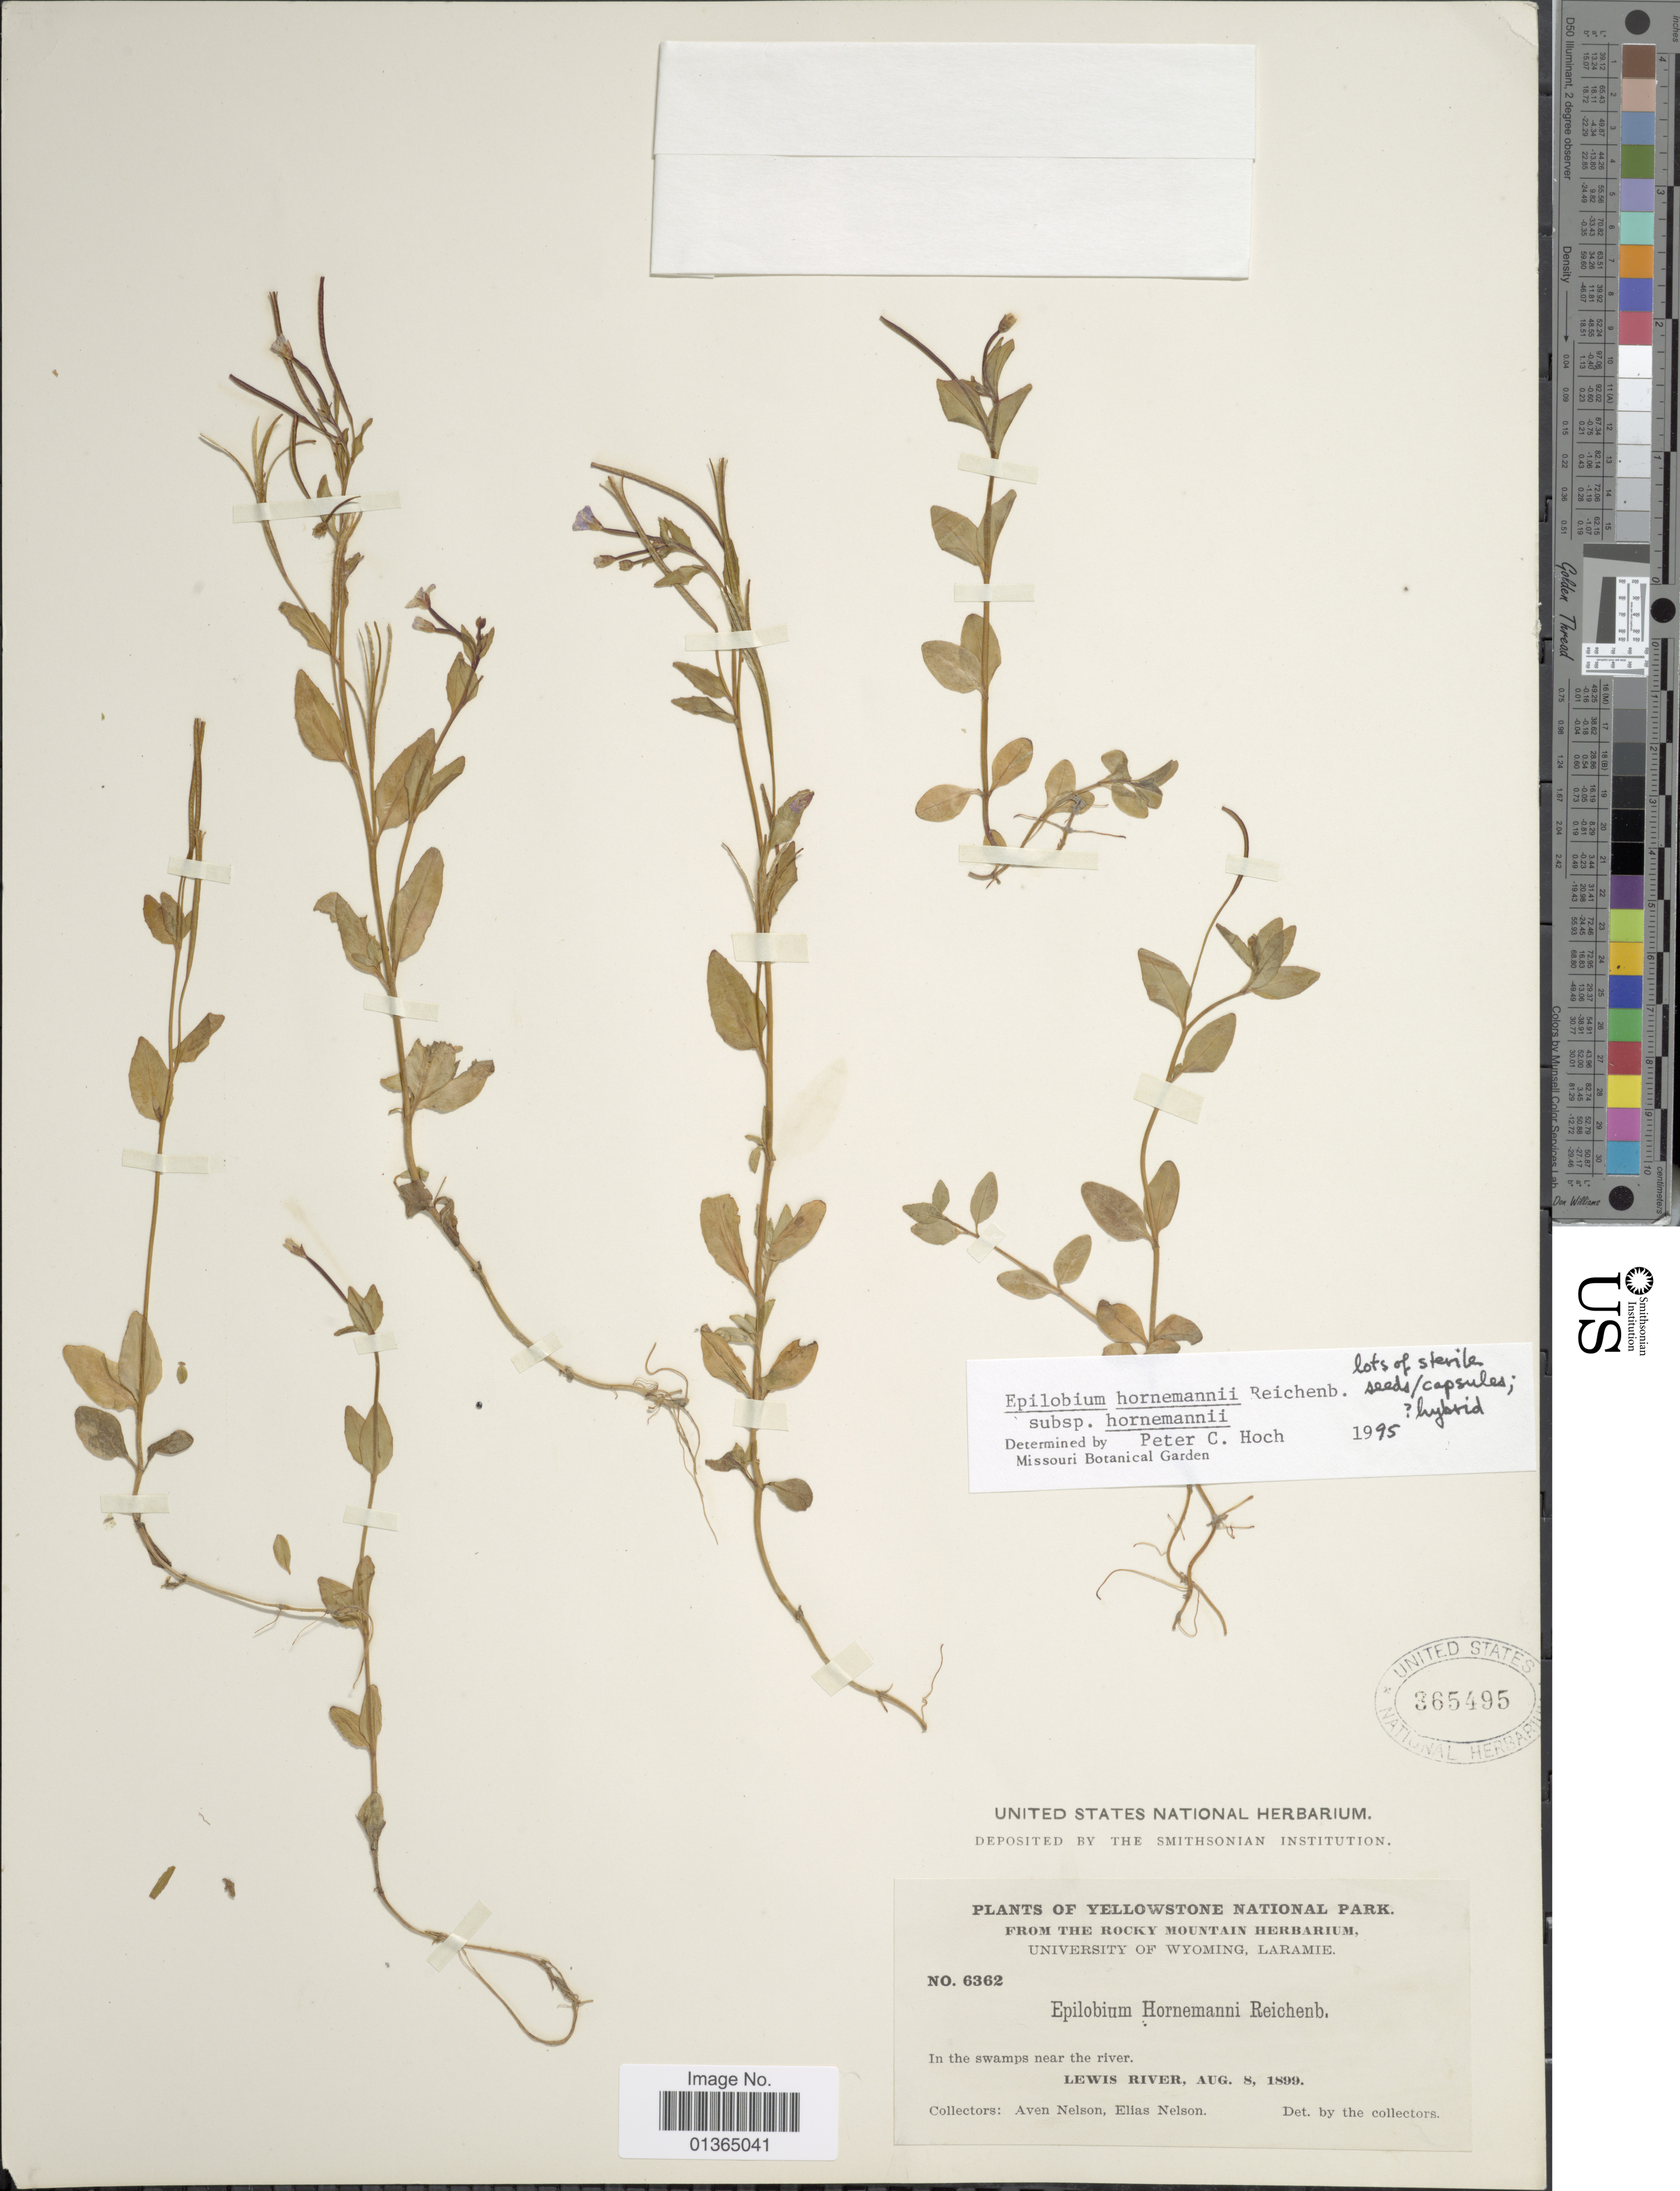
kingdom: Plantae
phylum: Tracheophyta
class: Magnoliopsida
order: Myrtales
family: Onagraceae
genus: Epilobium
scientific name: Epilobium hornemannii subsp. hornemannii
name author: Rchb.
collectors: A. Nelson & E. Nelson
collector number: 6362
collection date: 1899-08-08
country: United States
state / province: Wyoming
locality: Yellowstone National Park. Lewis River.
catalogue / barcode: US 365495